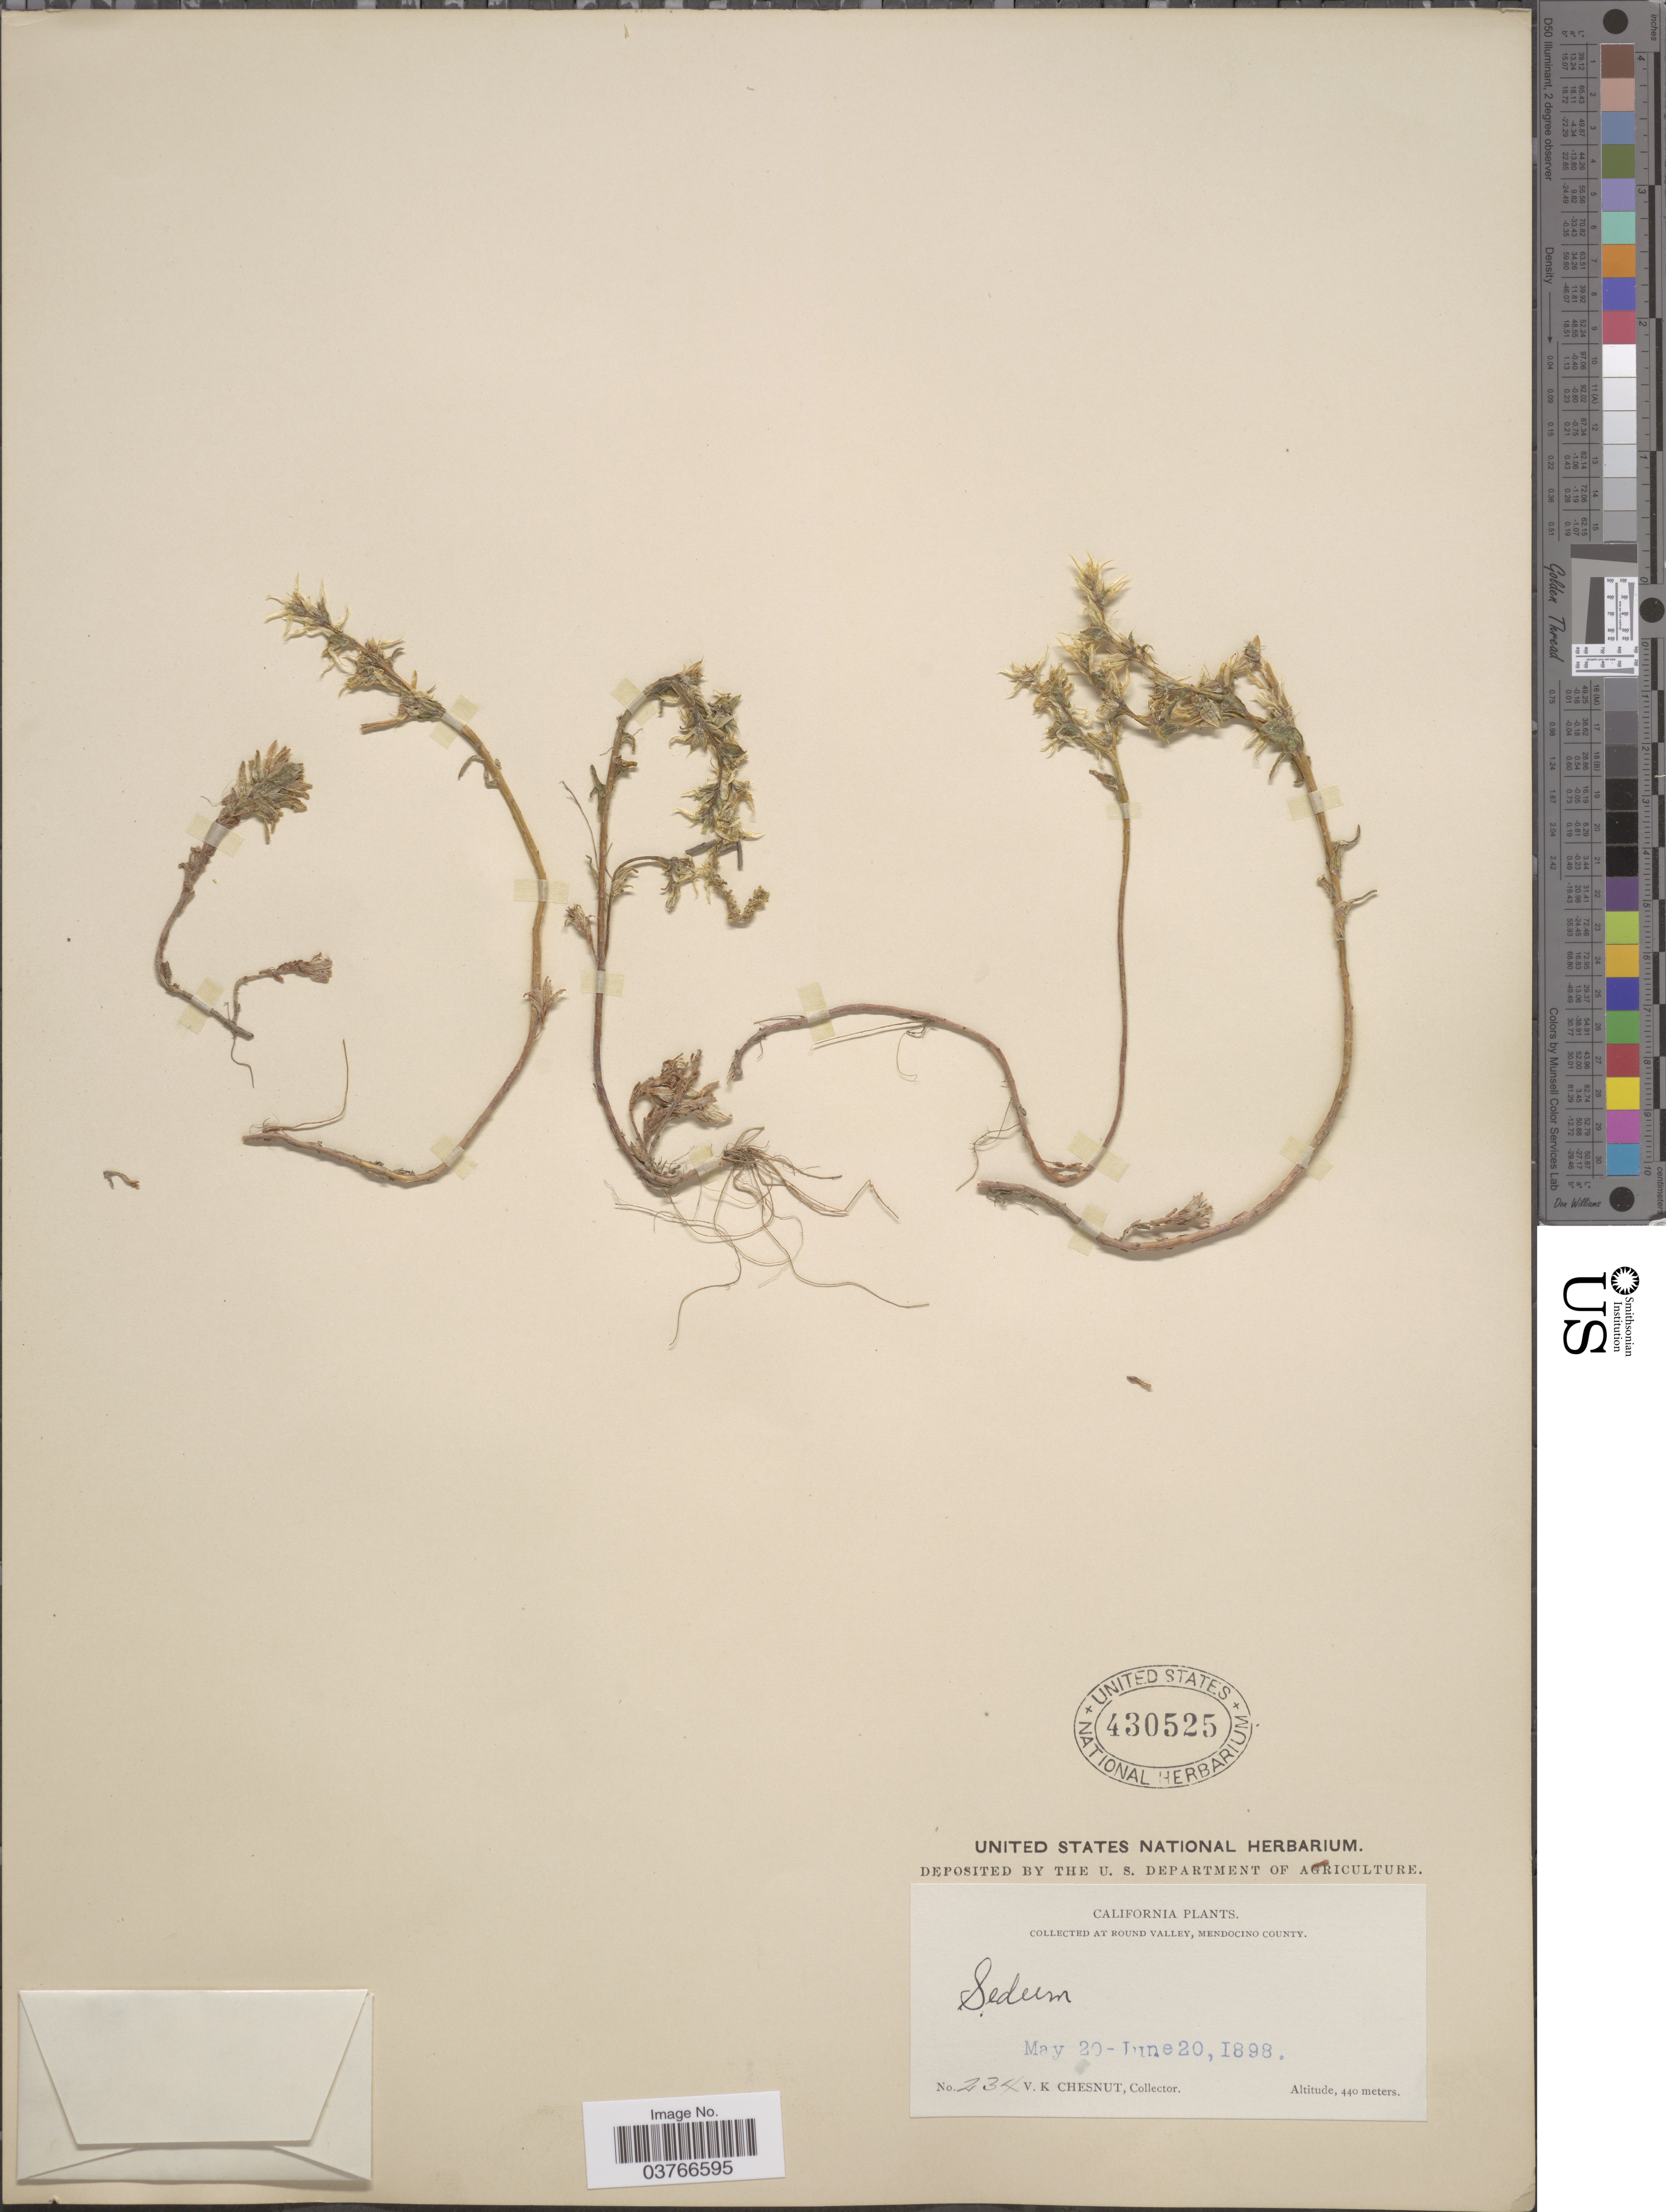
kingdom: Plantae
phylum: Tracheophyta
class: Magnoliopsida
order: Saxifragales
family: Crassulaceae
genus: Sedum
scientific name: Sedum radiatum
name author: S. Watson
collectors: V. Chesnut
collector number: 234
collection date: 1898-05-20/1898-06-20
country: United States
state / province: California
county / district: Mendocino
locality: Round Valley, Mendocino County.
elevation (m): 440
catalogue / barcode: US 430525